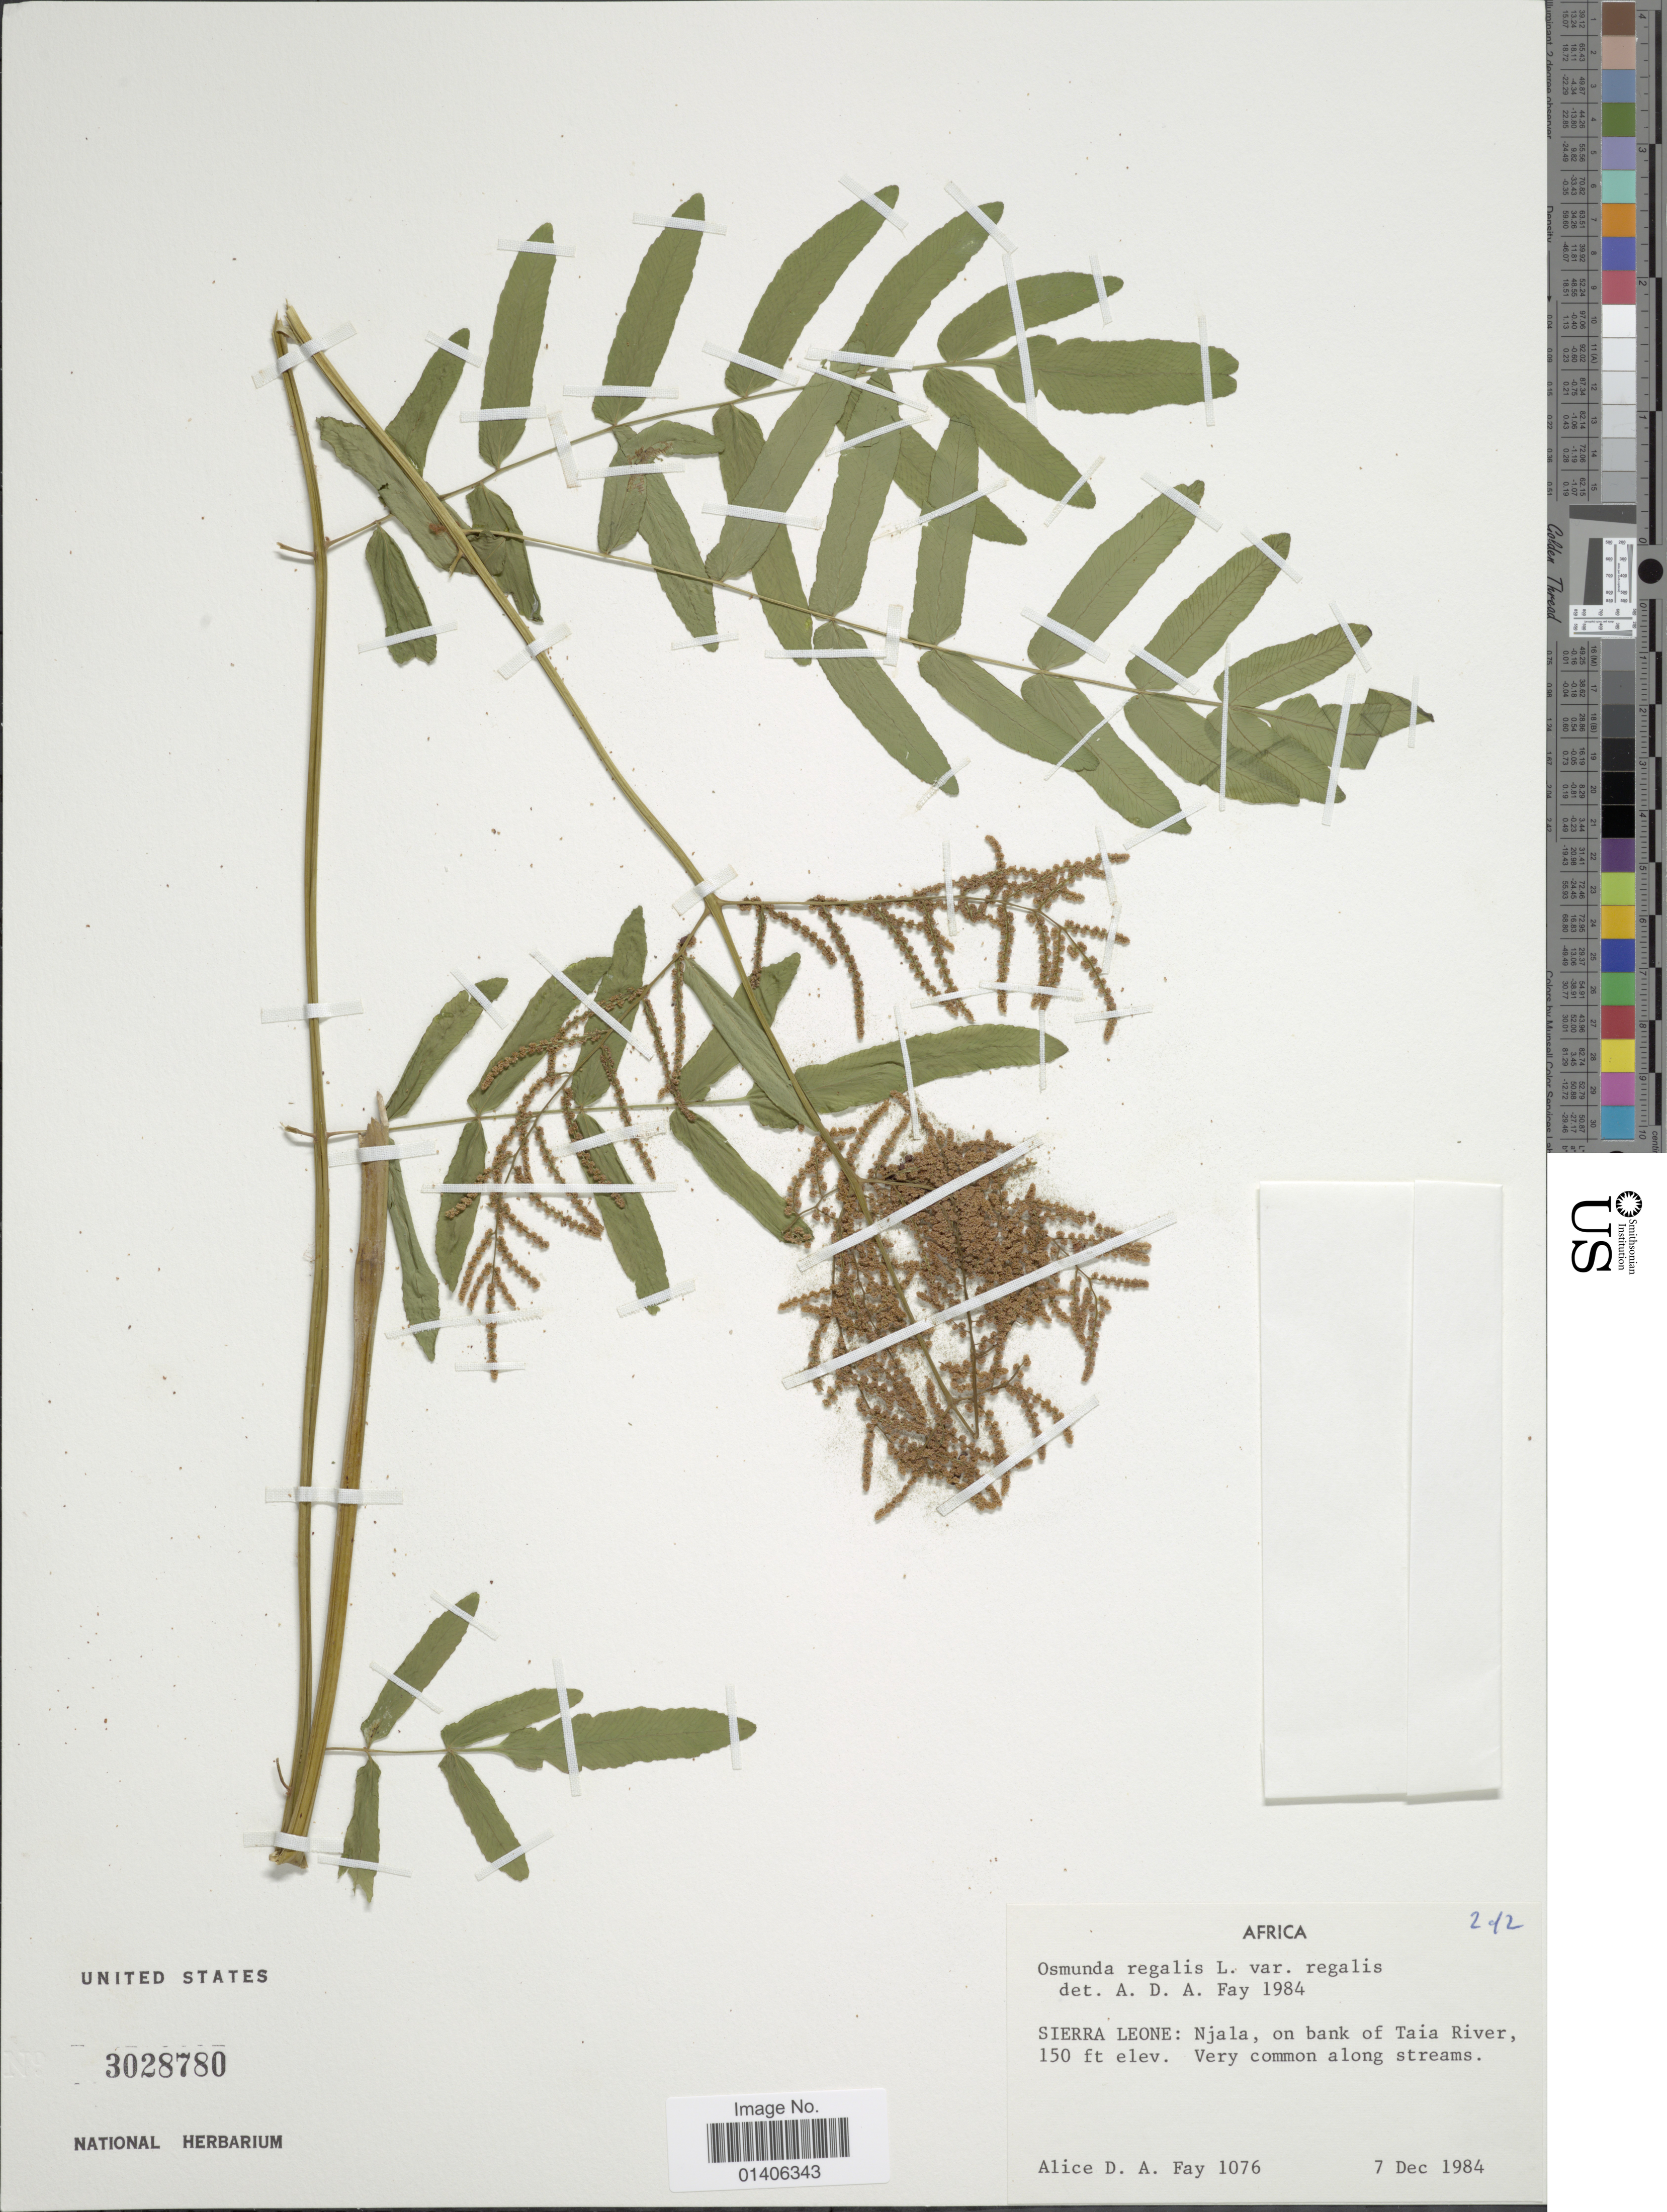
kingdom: Plantae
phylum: Tracheophyta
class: Polypodiopsida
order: Osmundales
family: Osmundaceae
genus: Osmunda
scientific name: Osmunda regalis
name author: L.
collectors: A. Fay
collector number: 1076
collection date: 1984-12-07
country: Sierra Leone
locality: Njala, on bank of Taia River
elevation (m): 46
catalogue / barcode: US 3028780